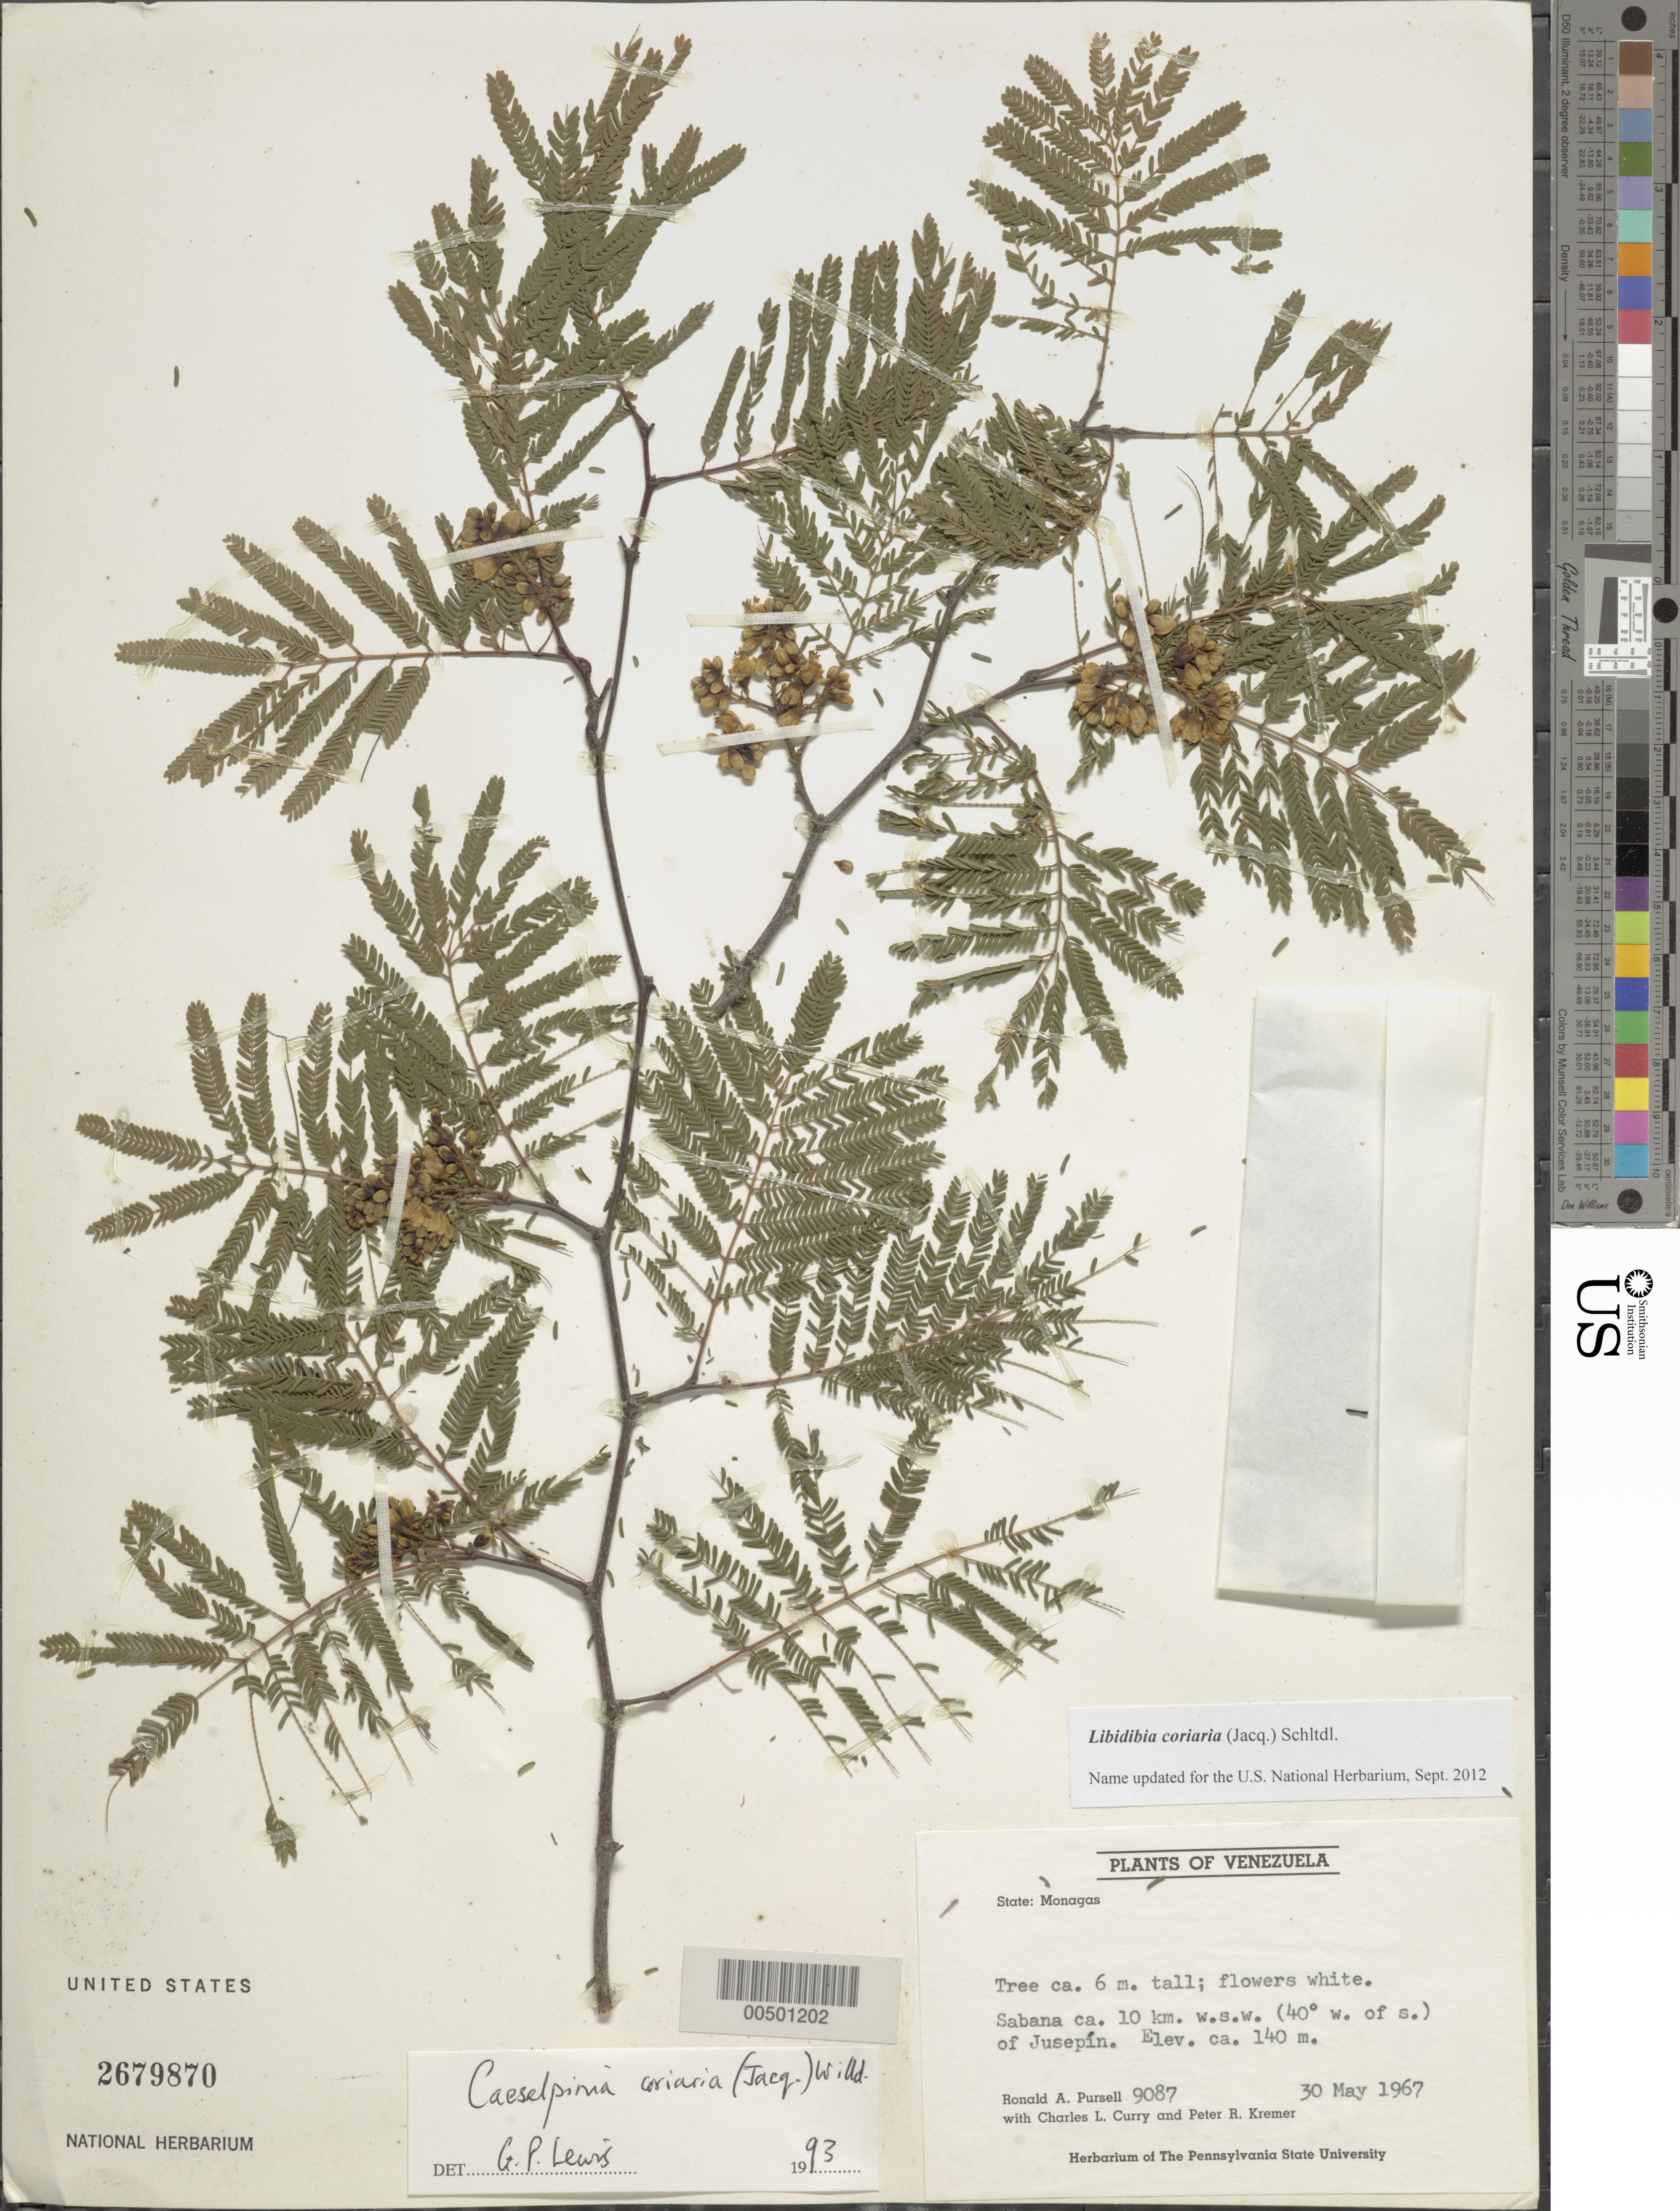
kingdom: Plantae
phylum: Tracheophyta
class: Magnoliopsida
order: Fabales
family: Fabaceae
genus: Libidibia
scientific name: Libidibia coriaria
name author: (Jacq.) Schltdl.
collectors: R. A. Pursell, C. L. Curry & P. R. Kremer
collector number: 9087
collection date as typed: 30 May 1967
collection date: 1967-05-30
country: Venezuela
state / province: Monagas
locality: Sabana ca 10 km wsw (40 deg. w of s) of juspin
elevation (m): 140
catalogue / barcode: US 2679870